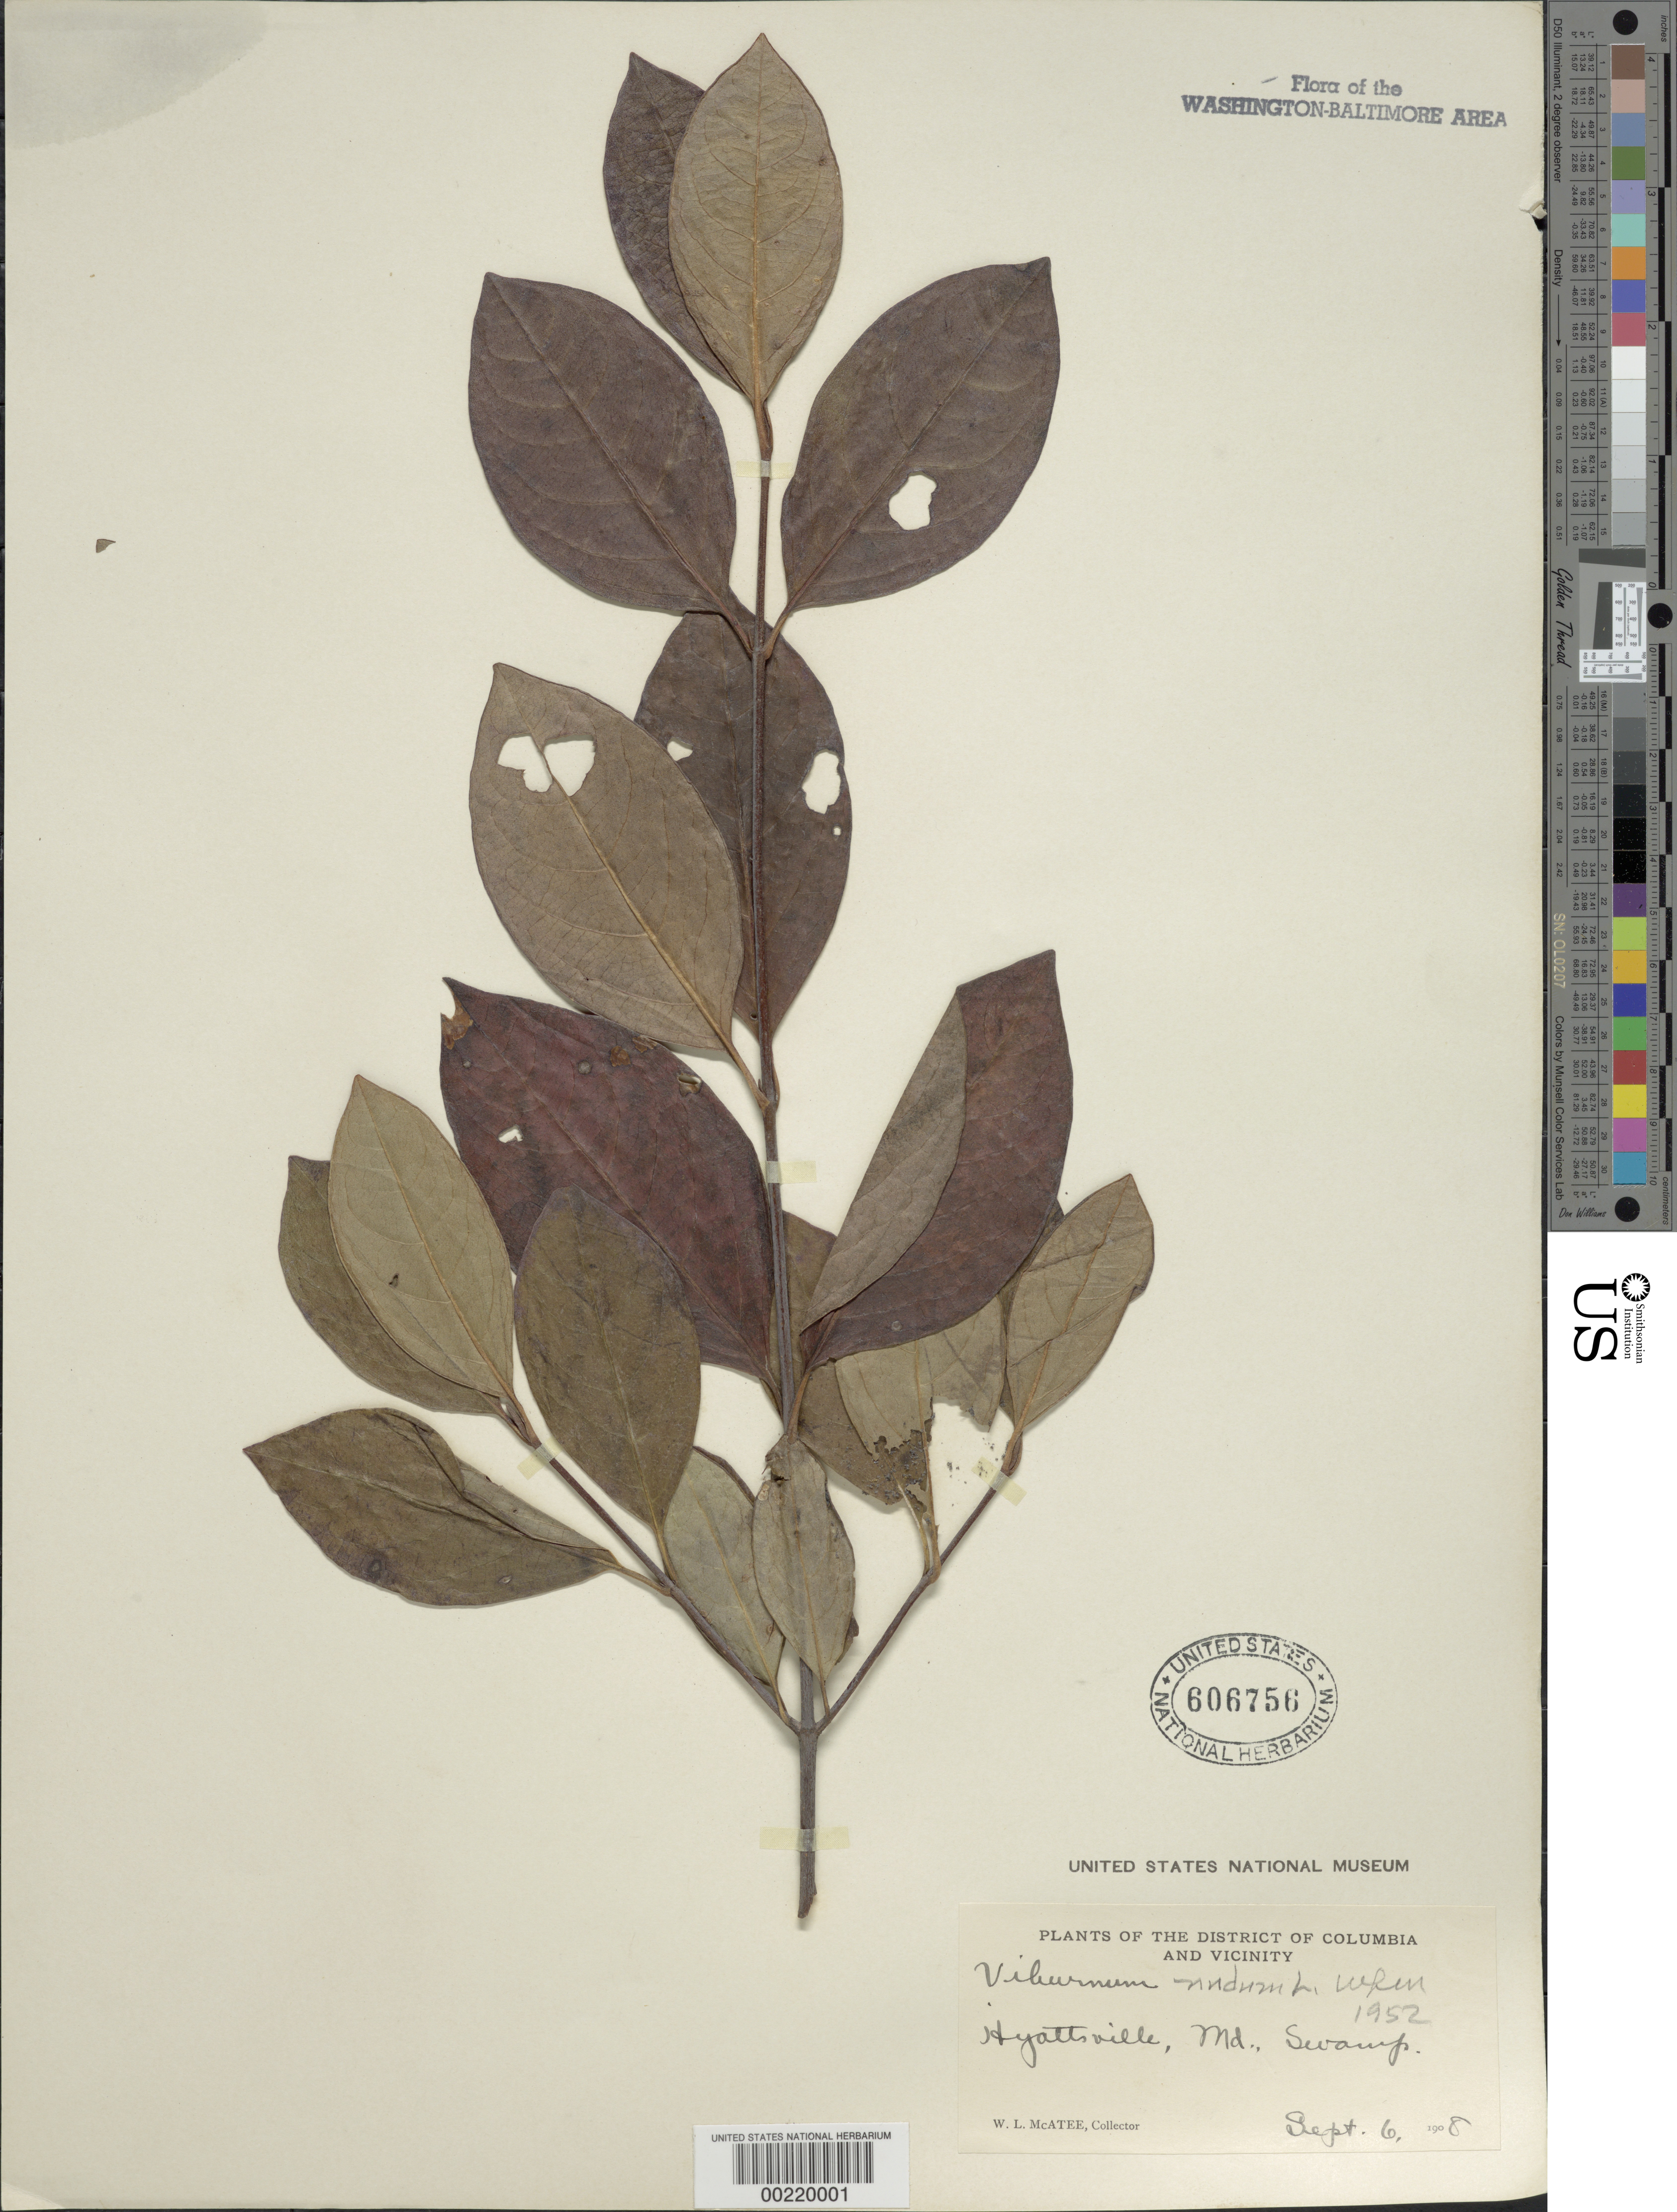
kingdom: Plantae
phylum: Tracheophyta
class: Magnoliopsida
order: Dipsacales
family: Viburnaceae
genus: Viburnum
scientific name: Viburnum nudum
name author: L.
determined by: McAtee, W. L.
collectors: W. McAtee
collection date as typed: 06 Sep 1908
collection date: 1908-09-06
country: United States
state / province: Maryland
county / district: Prince George's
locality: Hyattsville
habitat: Swamp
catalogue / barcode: US 606756